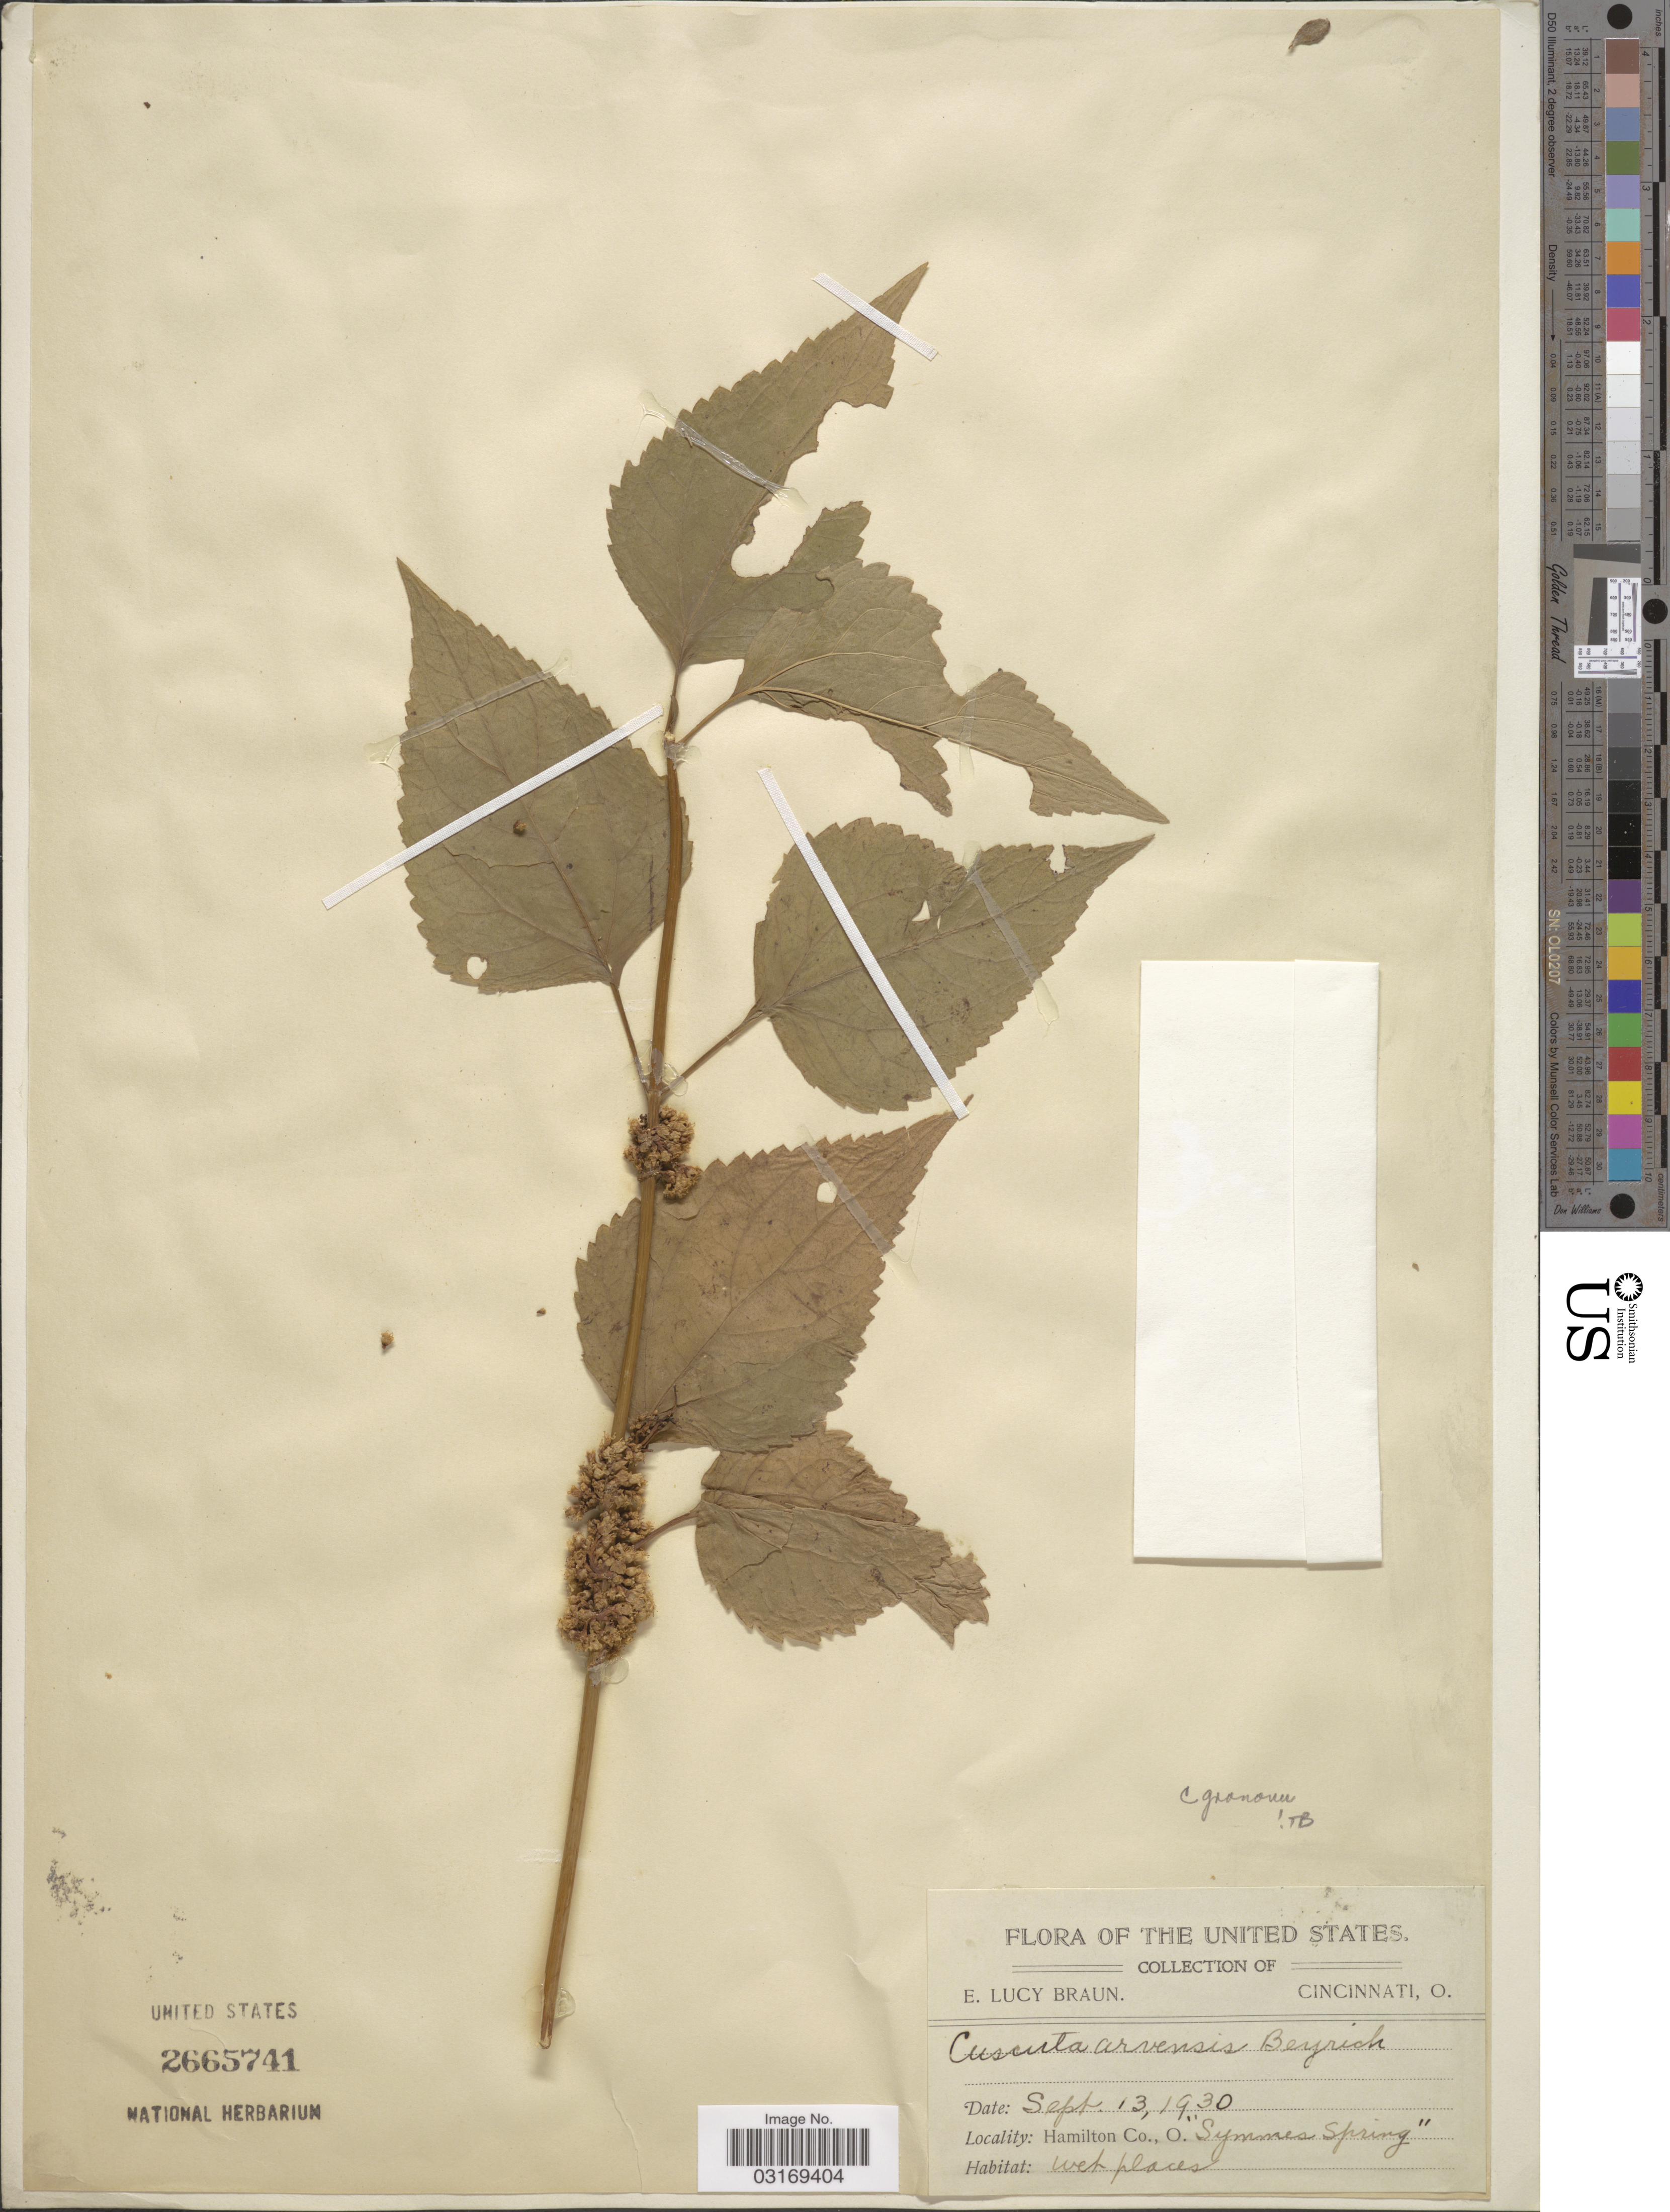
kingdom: Plantae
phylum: Tracheophyta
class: Magnoliopsida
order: Solanales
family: Convolvulaceae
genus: Cuscuta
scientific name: Cuscuta campestris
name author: Yunck.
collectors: E. L. Braun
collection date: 1930-09-13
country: United States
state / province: Ohio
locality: Hamilton Co., 'Symmes Spring'.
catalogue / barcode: US 2665741